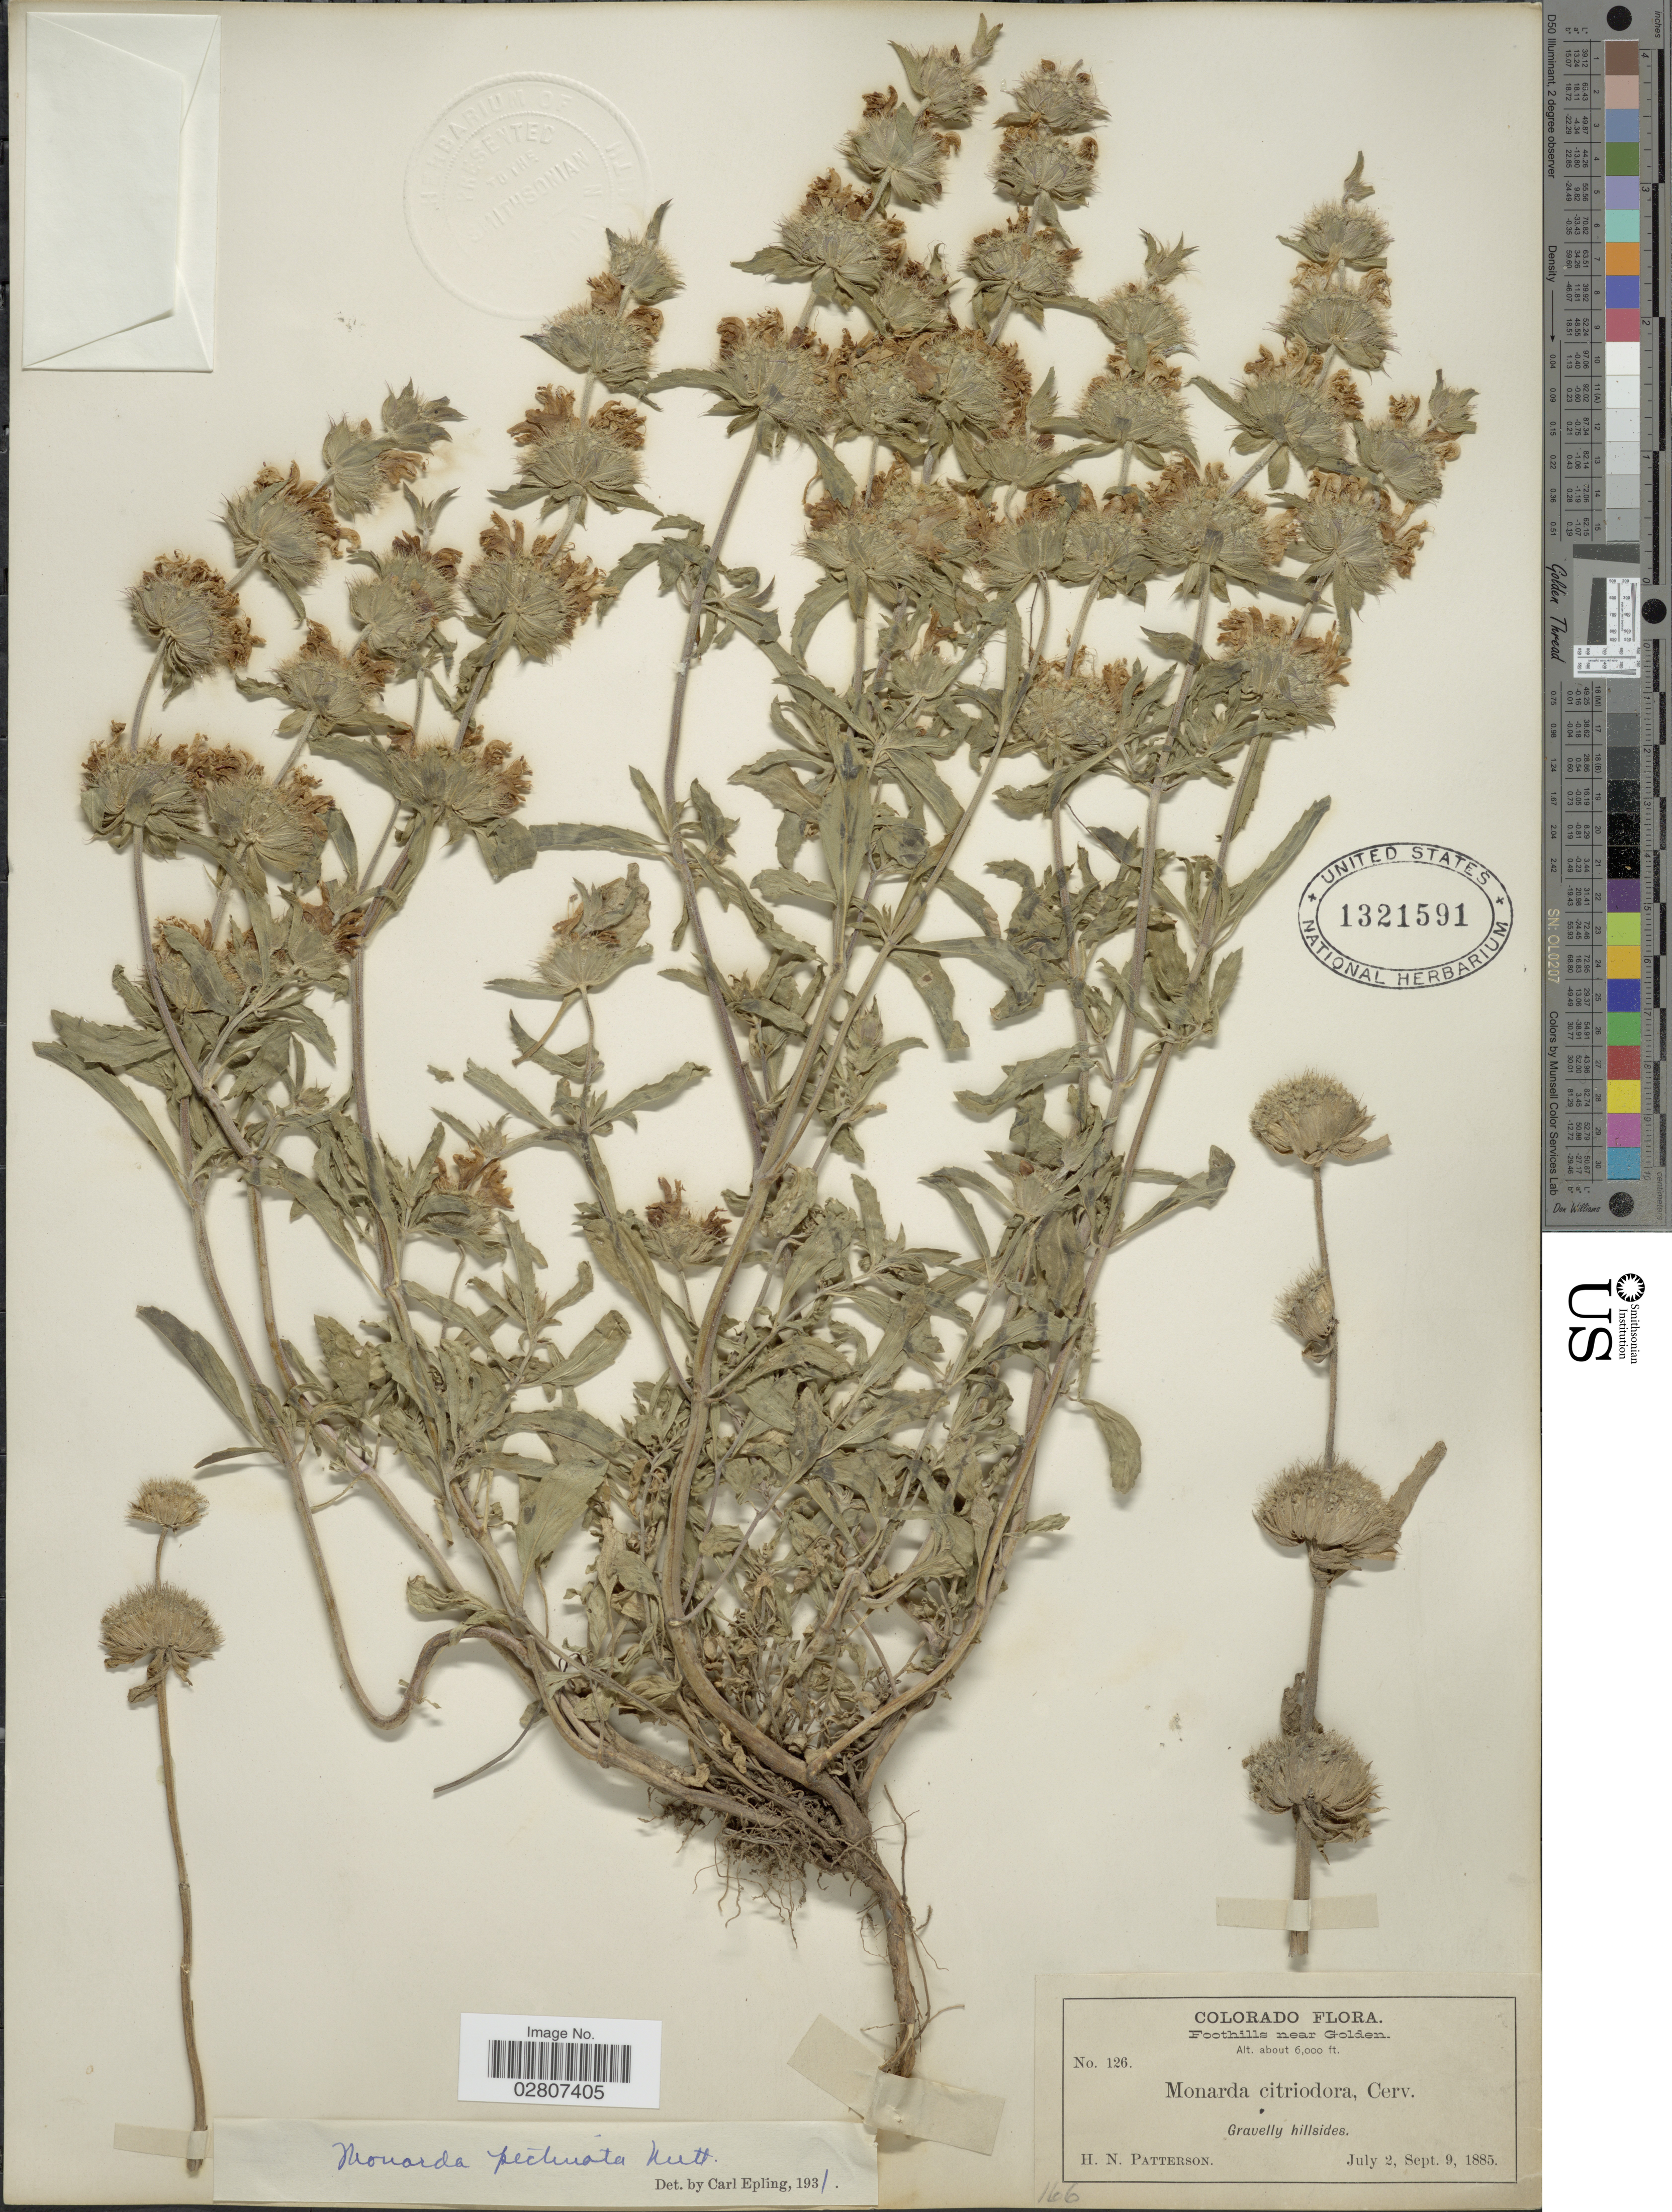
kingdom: Plantae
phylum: Tracheophyta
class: Magnoliopsida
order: Lamiales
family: Lamiaceae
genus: Monarda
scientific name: Monarda pectinata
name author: Nutt.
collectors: H. N. Patterson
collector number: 126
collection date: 1885-07-02/1885-09-09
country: United States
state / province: Colorado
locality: Foothills near Golden. Gravelly hillsides.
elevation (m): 1829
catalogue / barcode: US 1321591